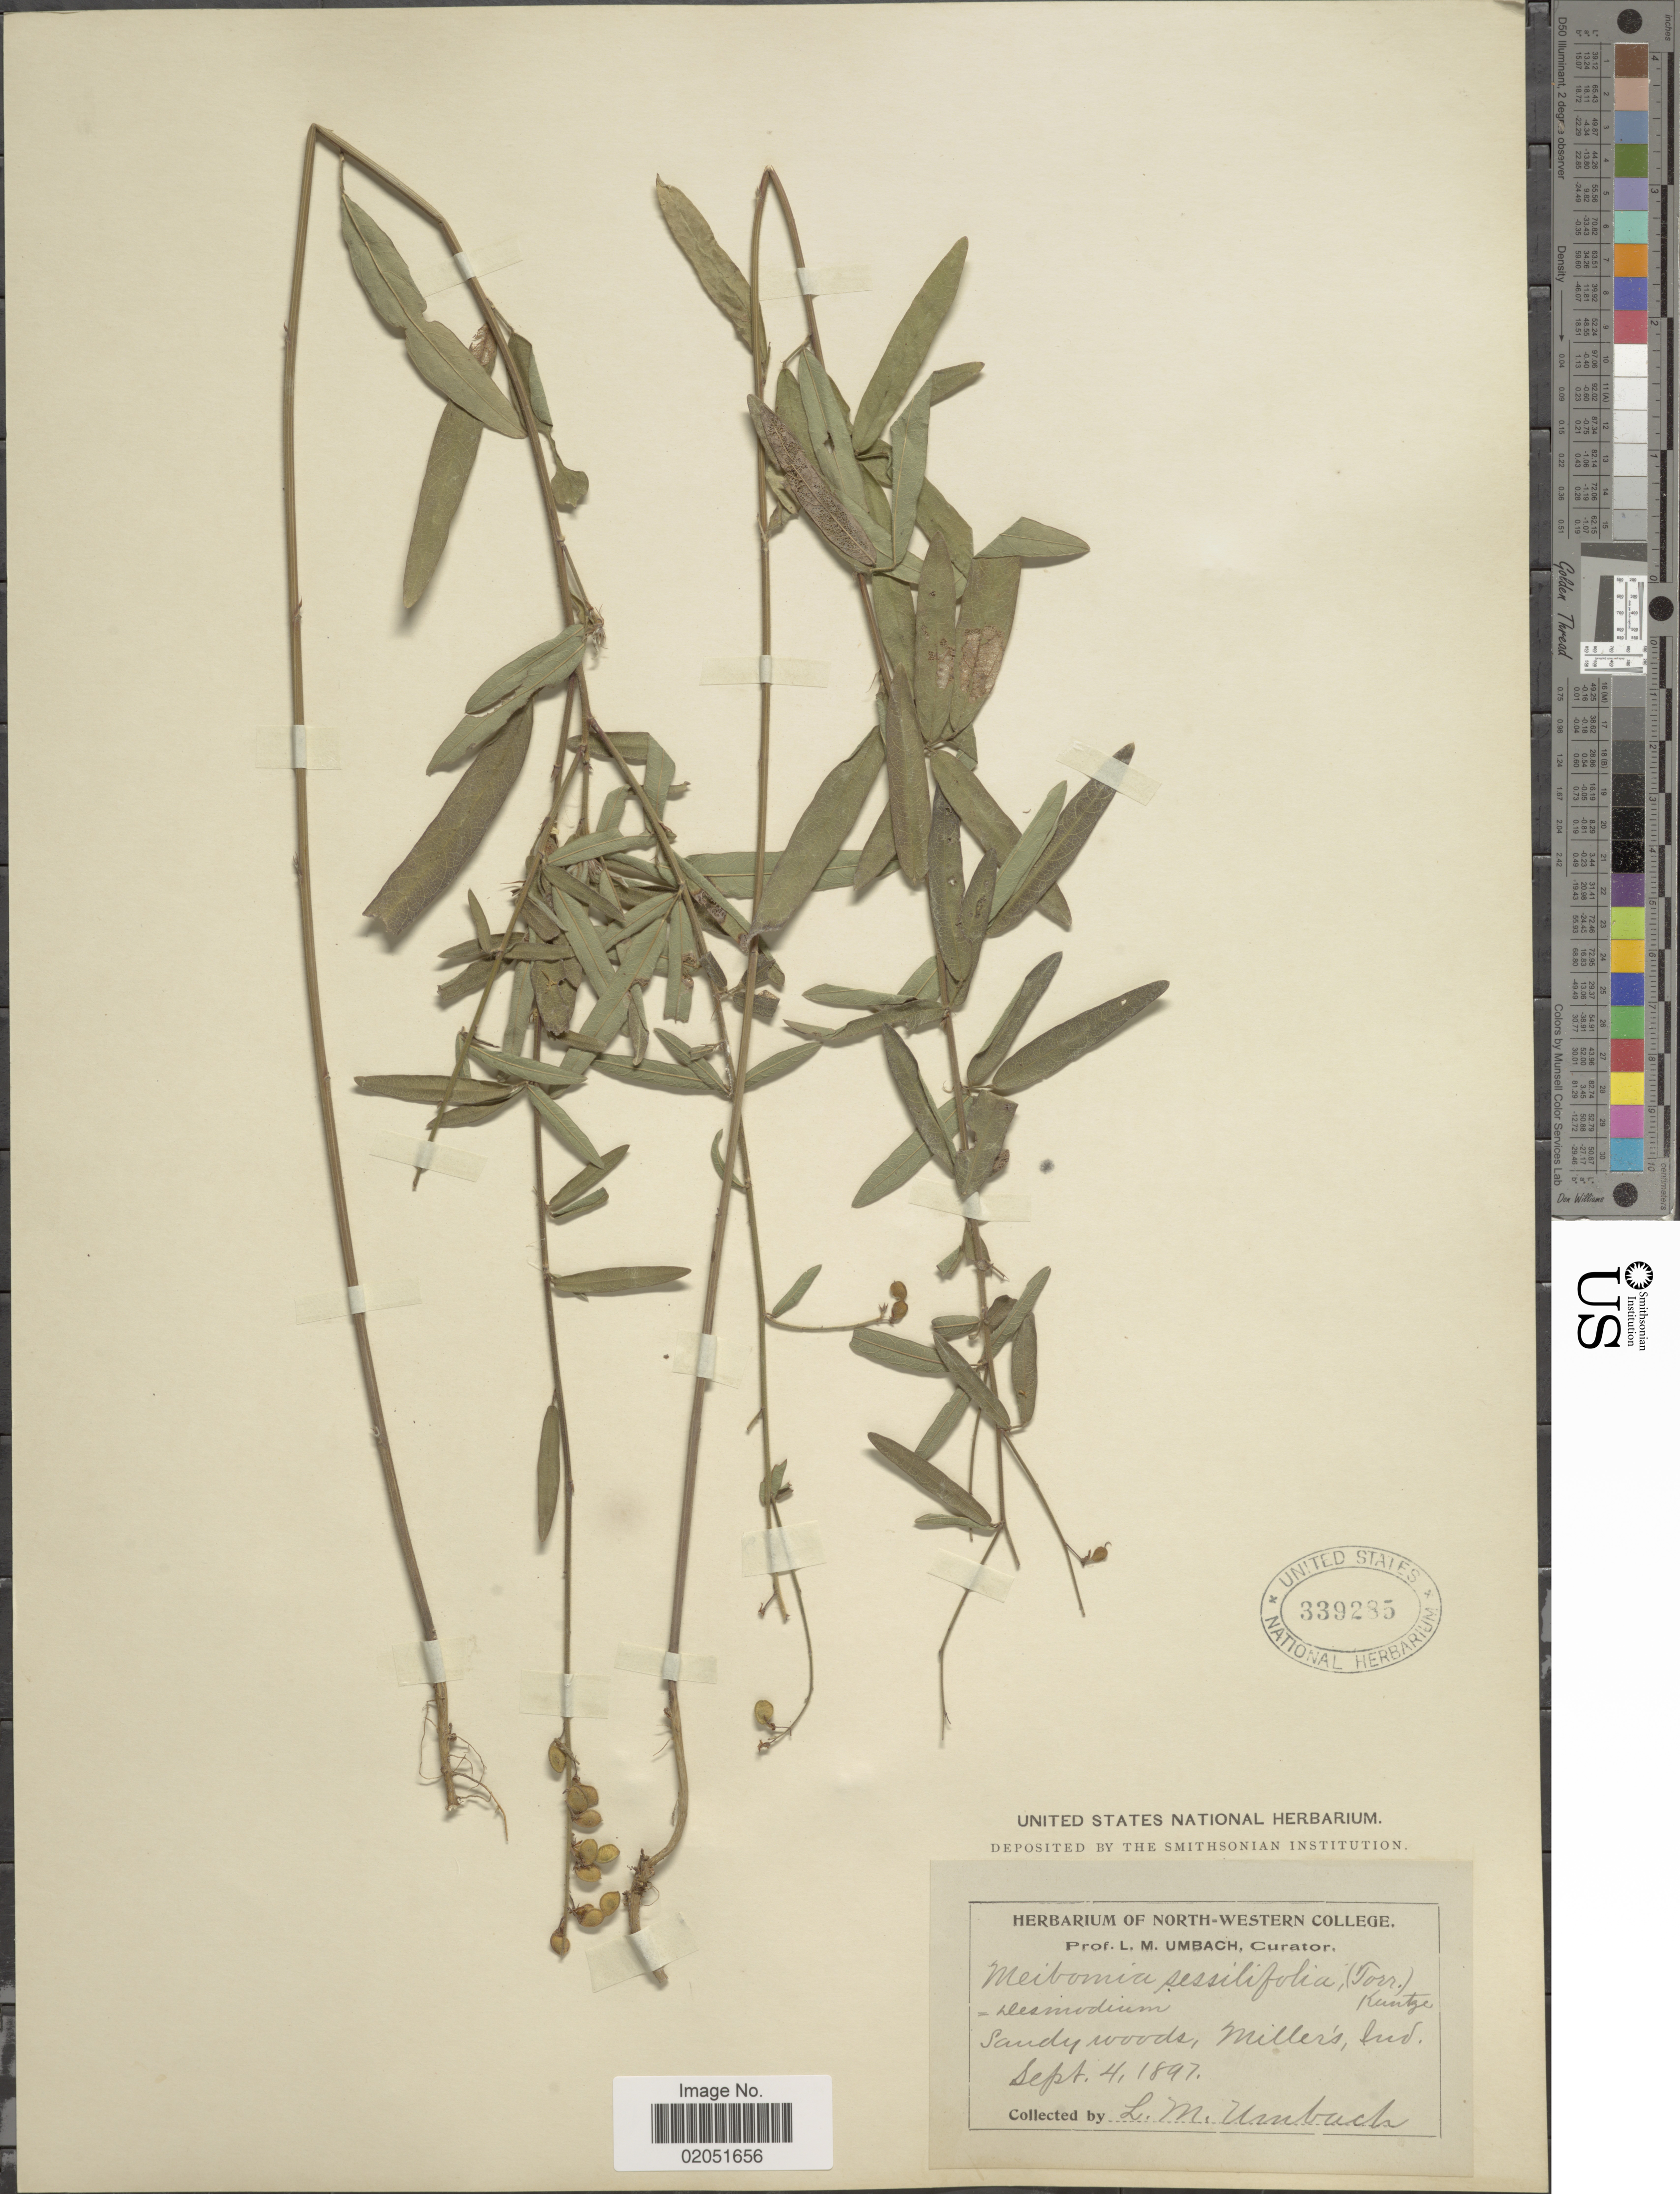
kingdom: Plantae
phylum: Tracheophyta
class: Magnoliopsida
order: Fabales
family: Fabaceae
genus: Desmodium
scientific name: Desmodium sessilifolium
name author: Torr. & A. Gray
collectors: L. M. Umbach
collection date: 1897-09-04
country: United States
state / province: Indiana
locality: Miller's Ind.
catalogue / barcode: US 339285